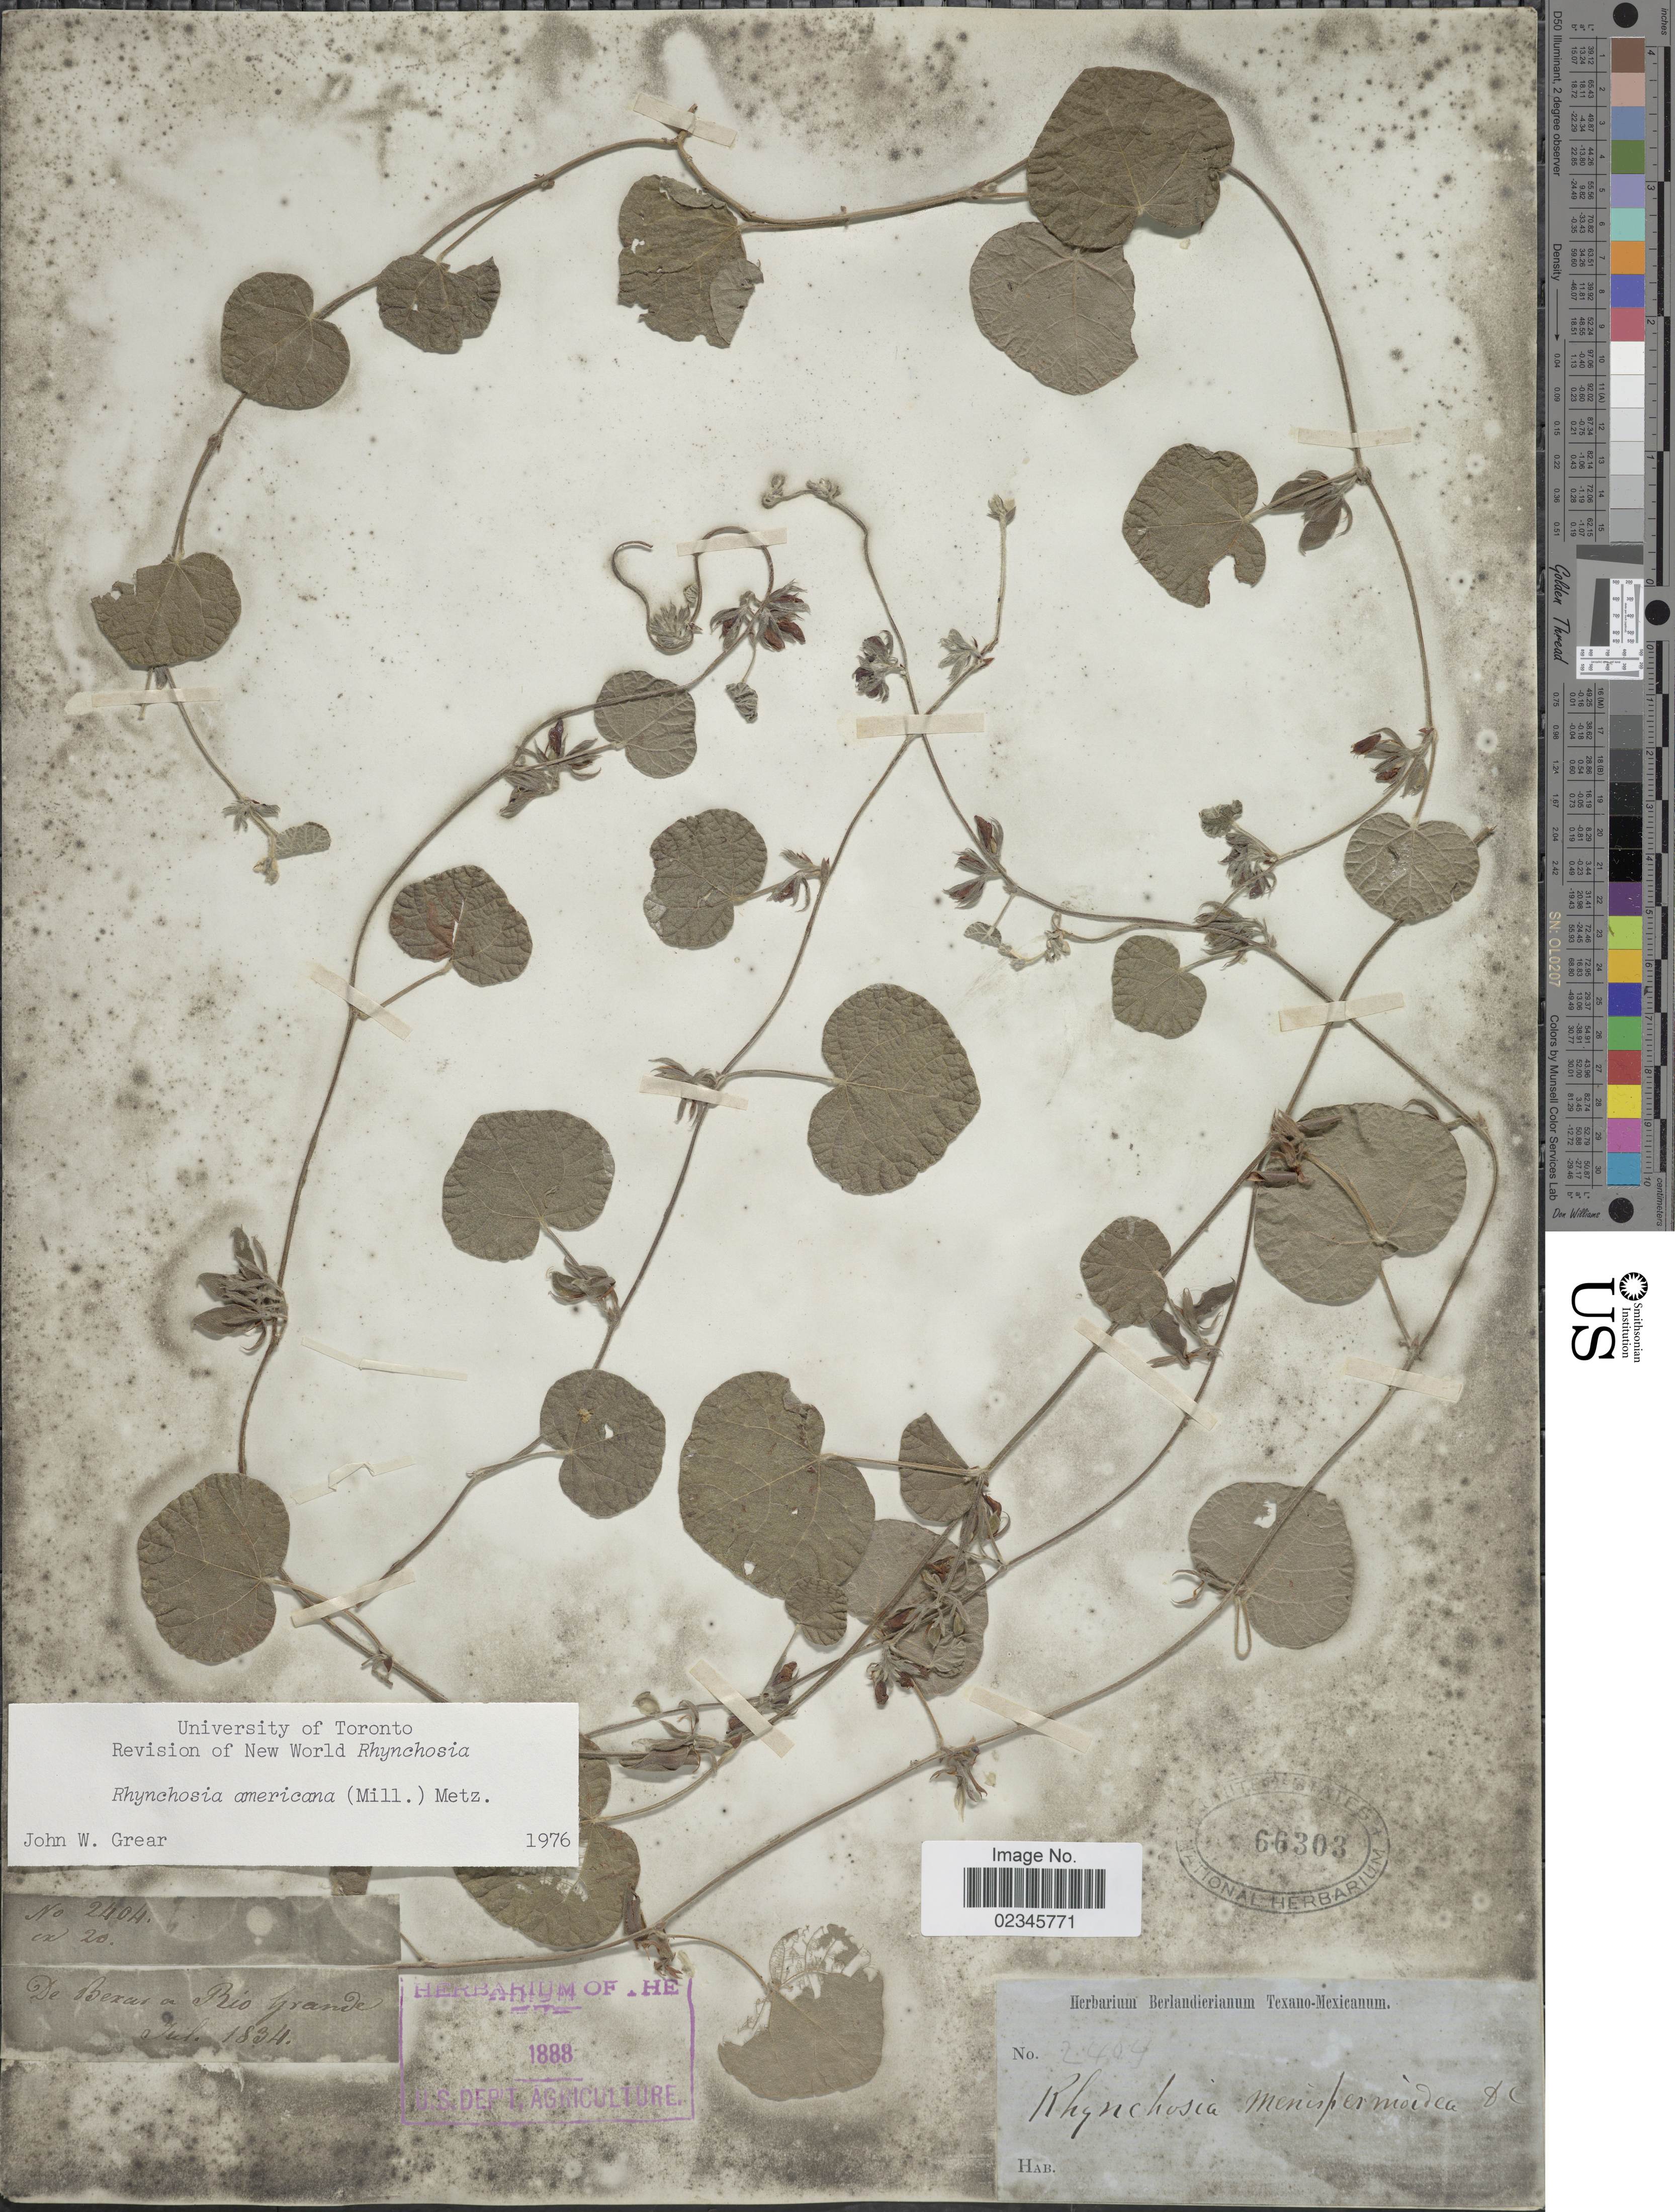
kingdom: Plantae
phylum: Tracheophyta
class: Magnoliopsida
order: Fabales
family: Fabaceae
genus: Rhynchosia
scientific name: Rhynchosia americana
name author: (Mill.) Metz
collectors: ex Herb. Berlandierianum Texano-Mexicanum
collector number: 2404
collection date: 1834-07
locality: De Bexar a Rio Grande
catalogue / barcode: US 66303